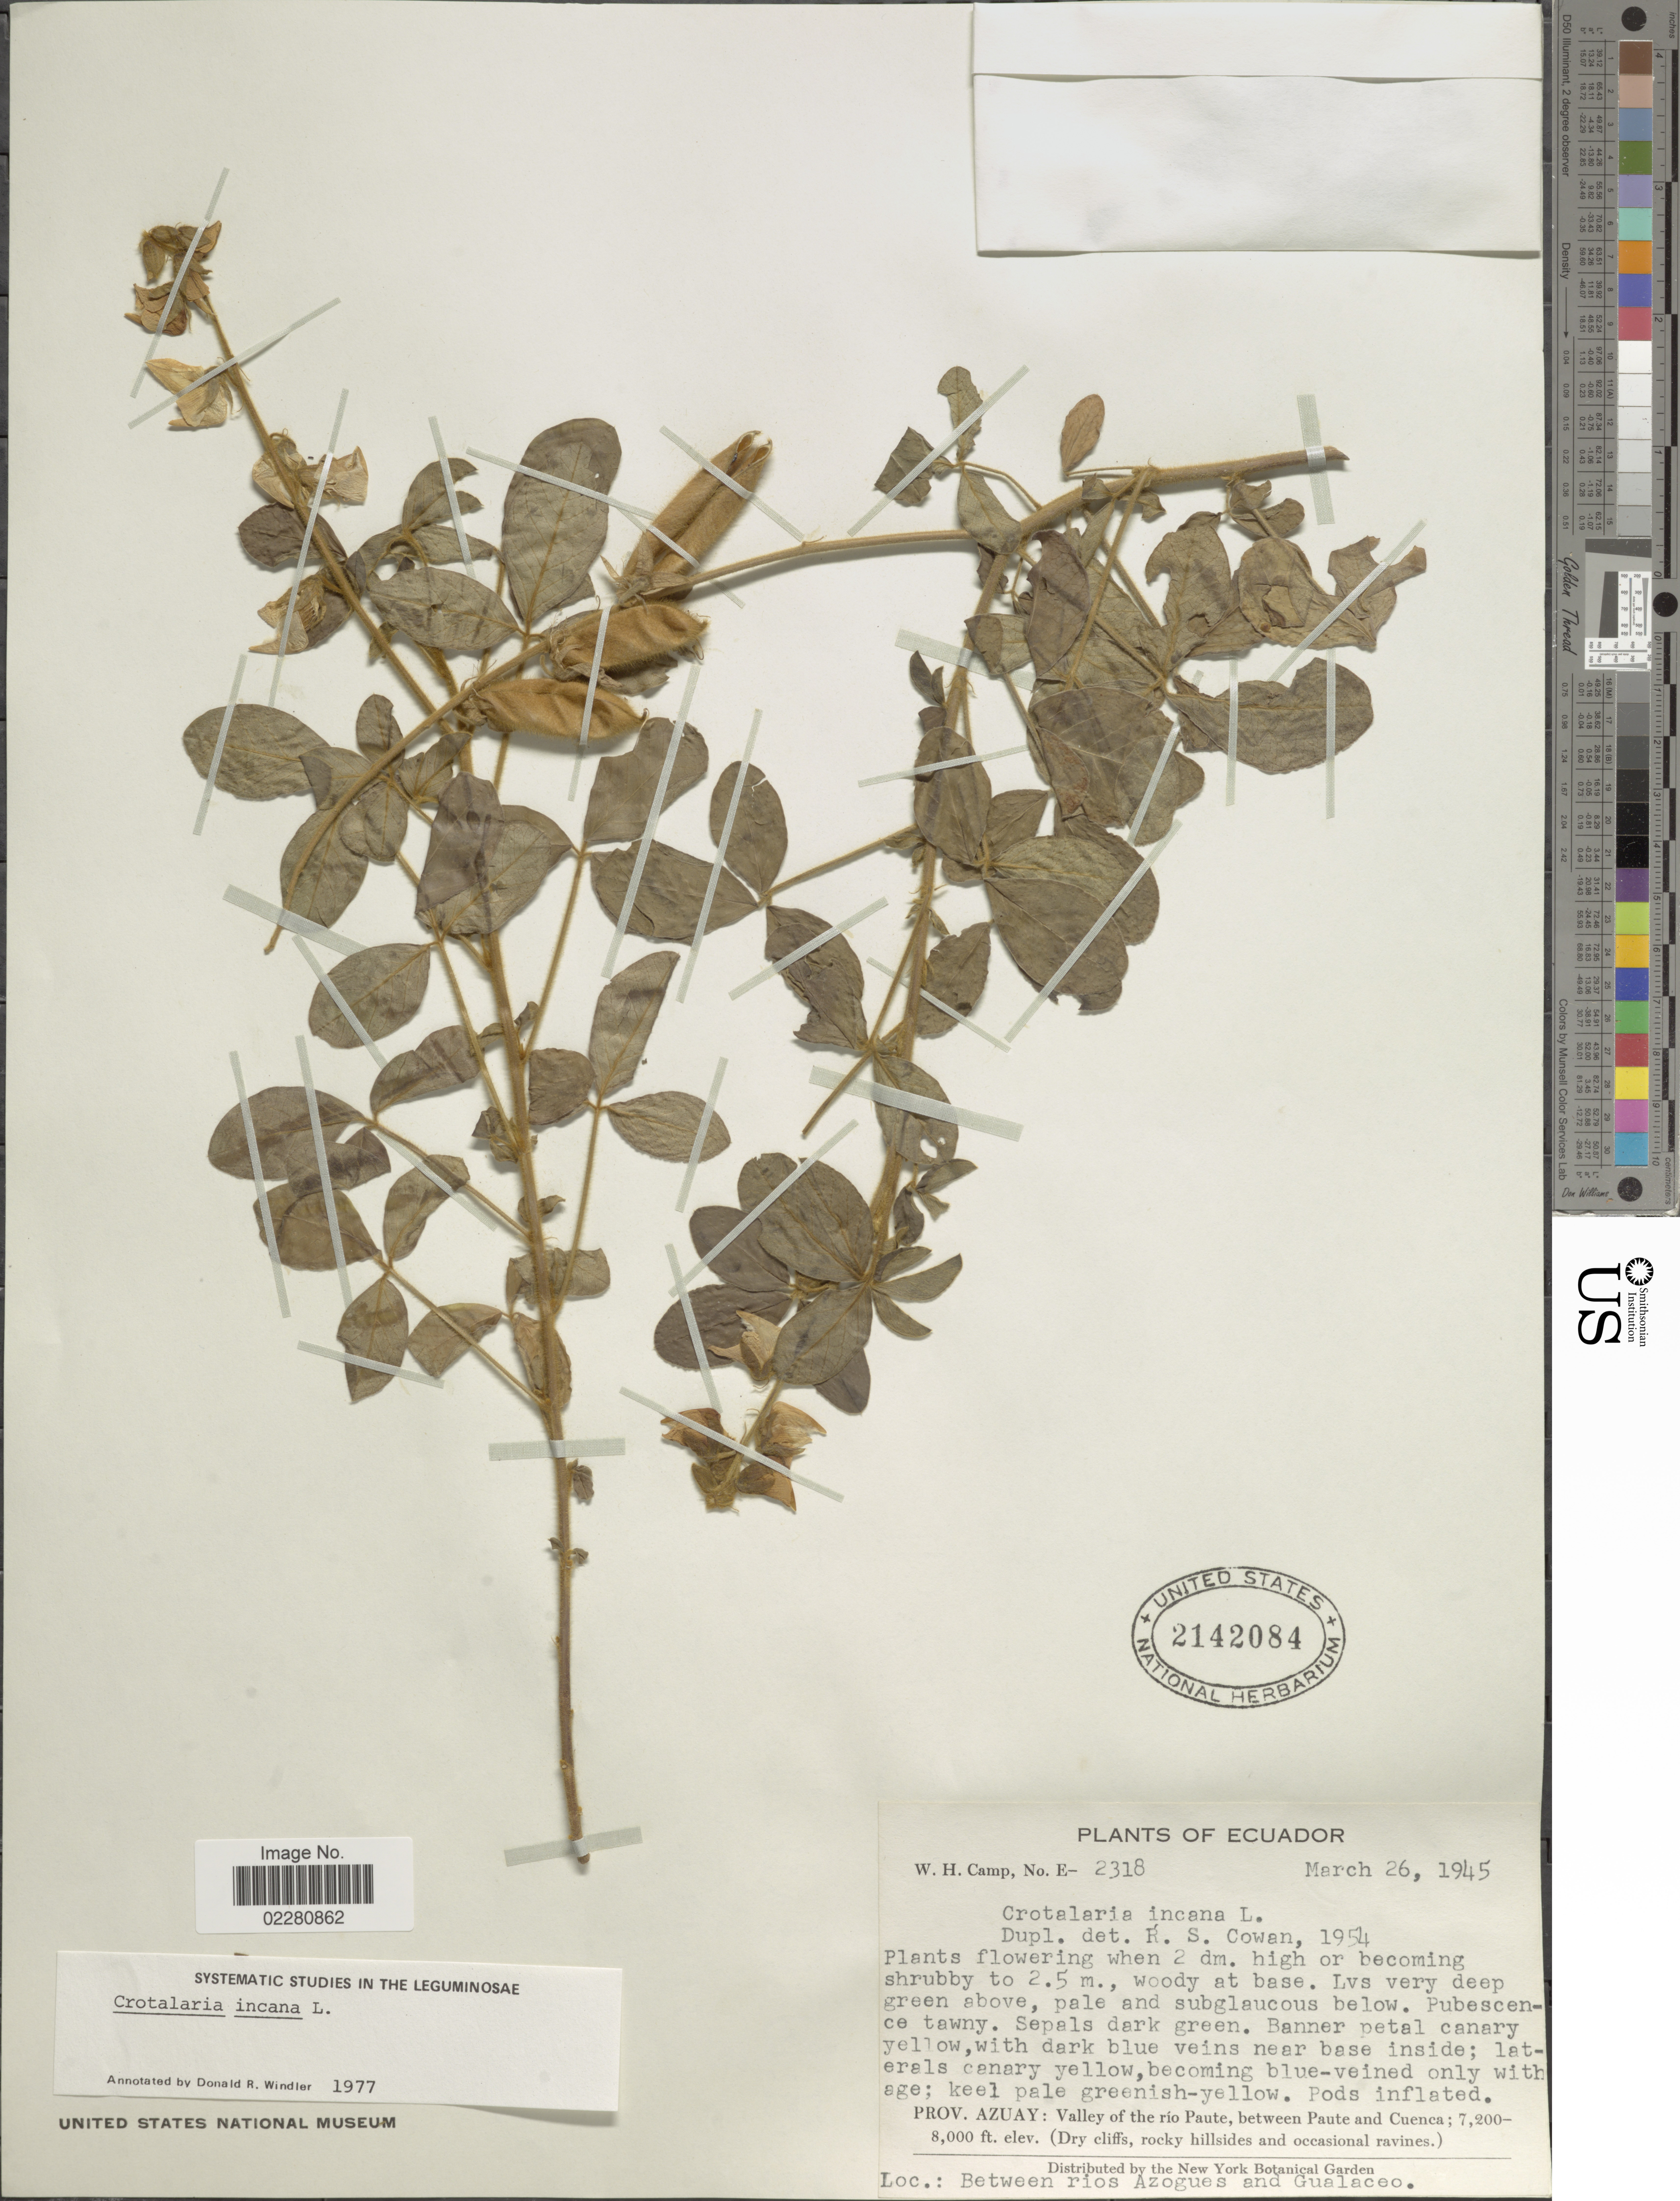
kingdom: Plantae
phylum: Tracheophyta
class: Magnoliopsida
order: Fabales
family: Fabaceae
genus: Crotalaria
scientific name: Crotalaria incana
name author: L.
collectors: W. H. Camp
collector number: E2318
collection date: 1945-03-26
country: Ecuador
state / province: Azuay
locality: Prov. Azuay: Valley of the río Paute, between Paute and Cuenca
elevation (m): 2195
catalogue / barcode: US 2142084